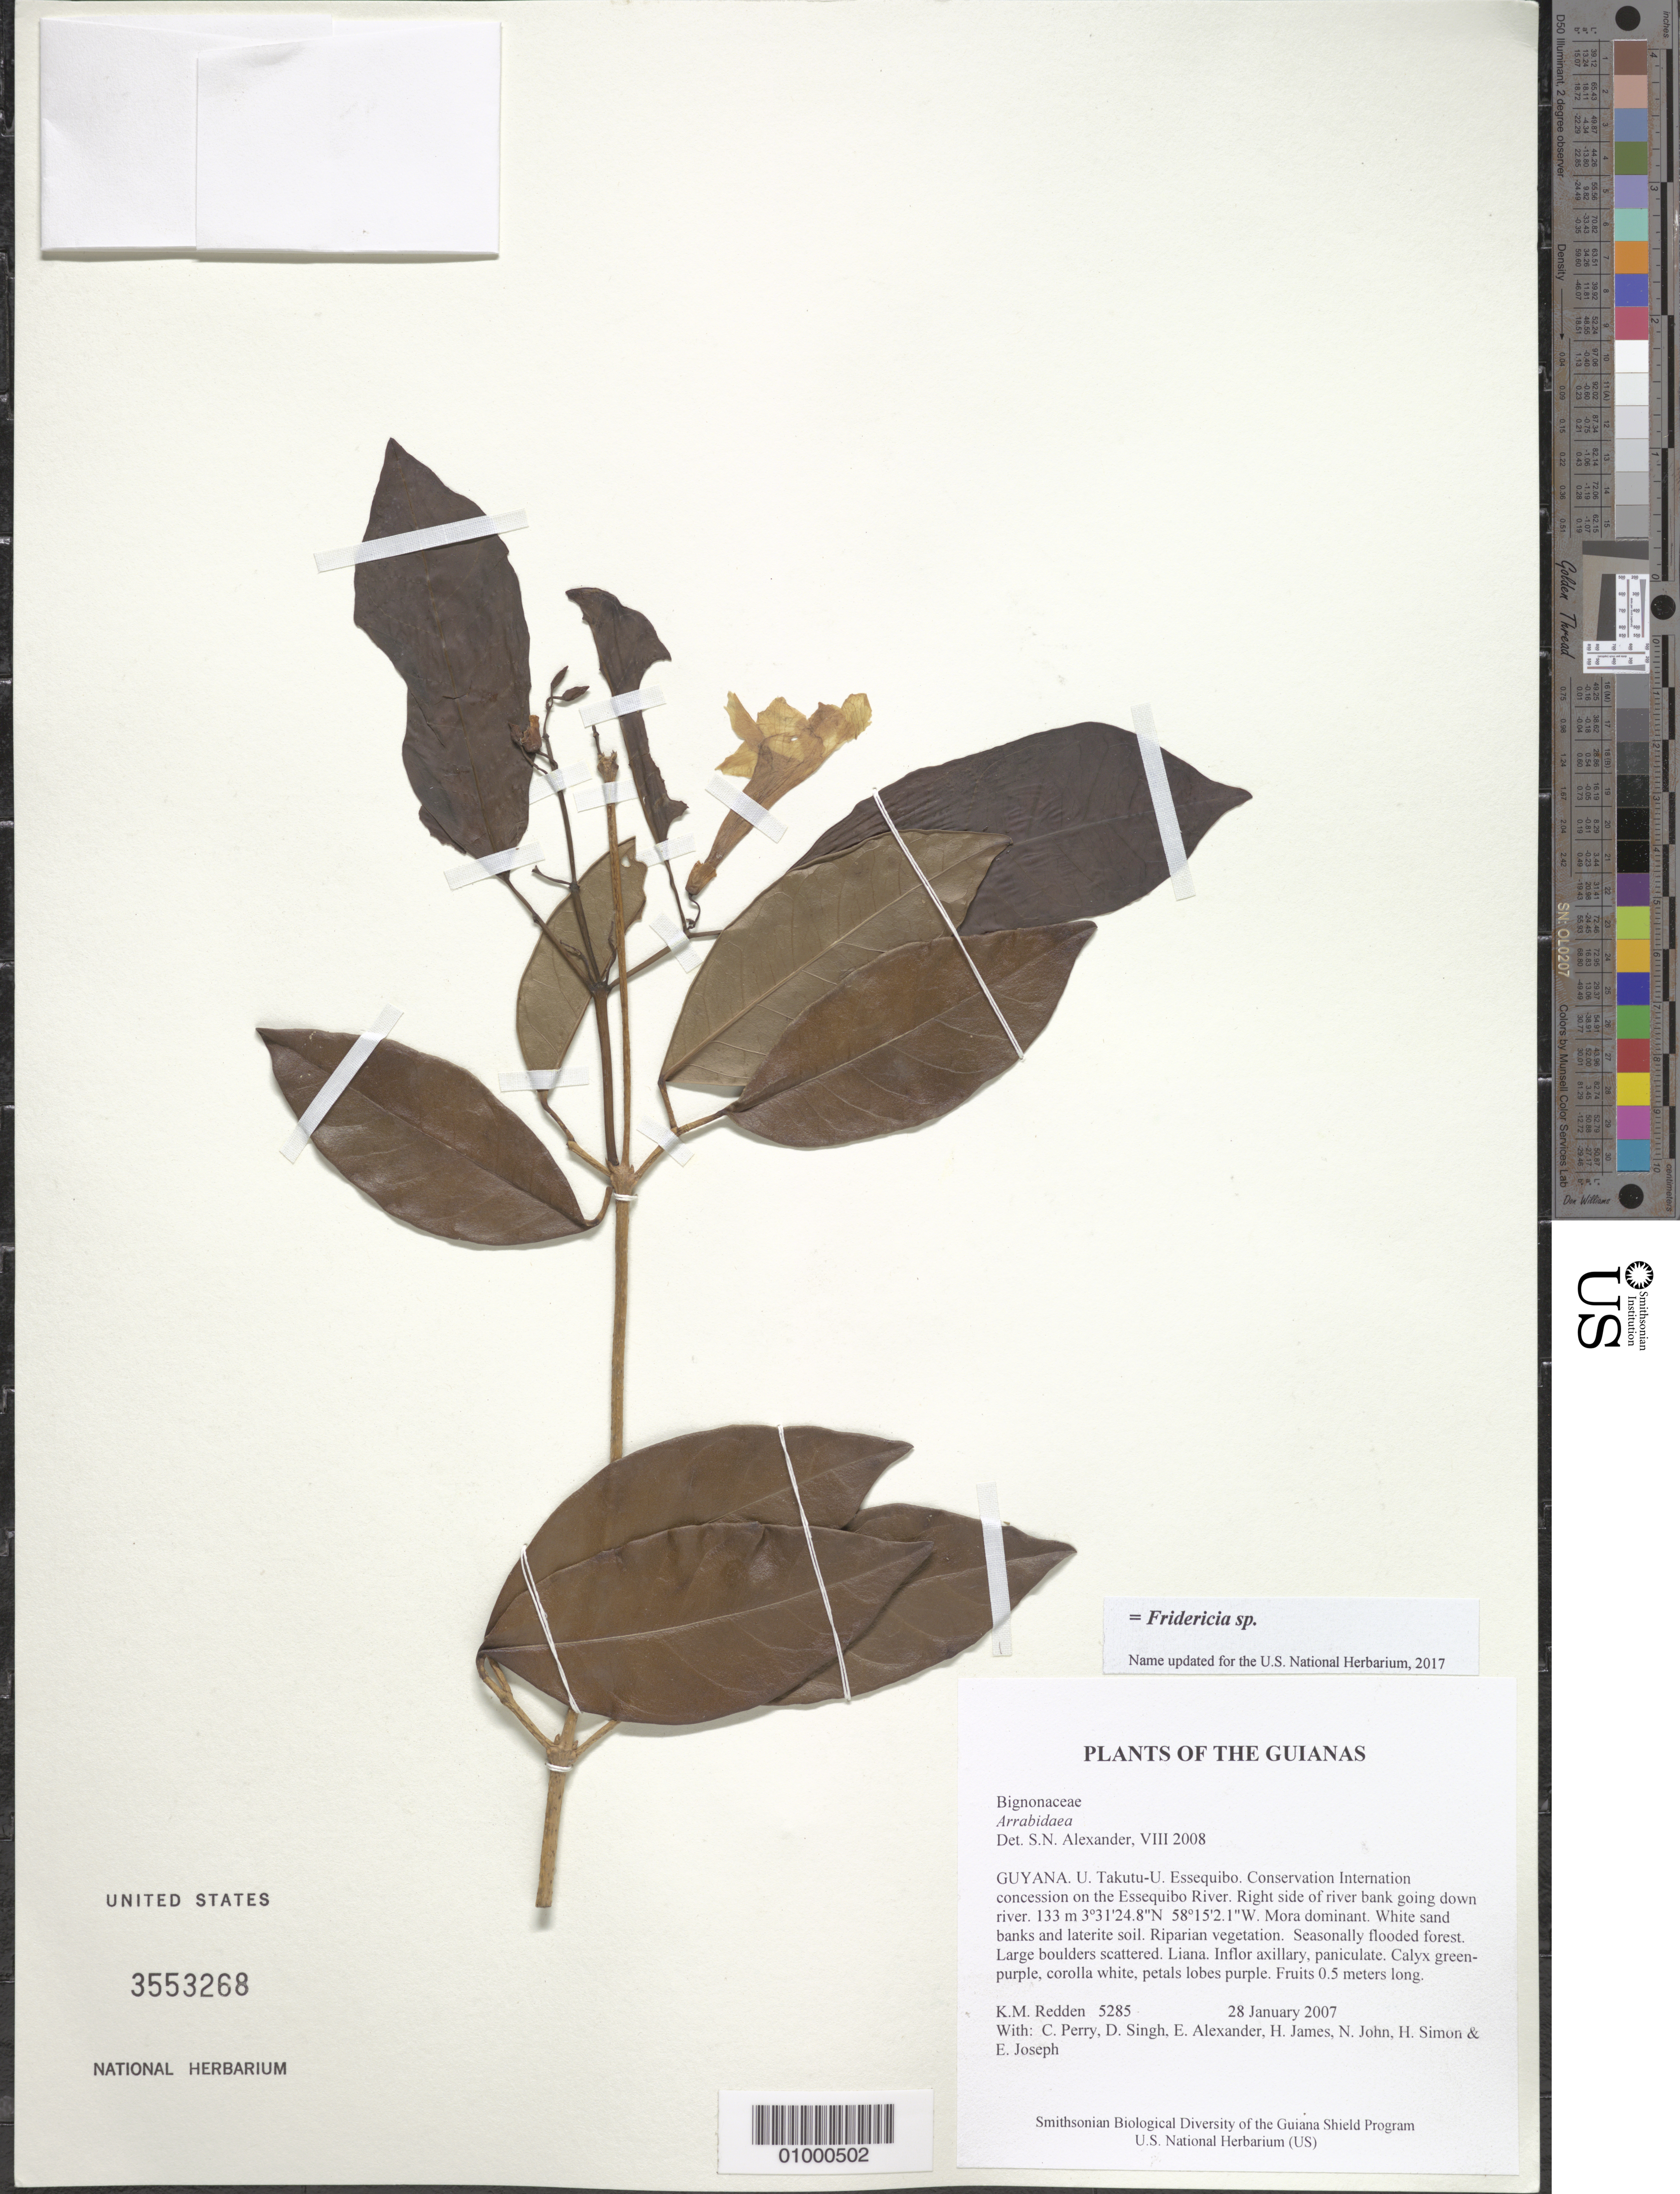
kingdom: Plantae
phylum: Tracheophyta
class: Magnoliopsida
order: Lamiales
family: Bignoniaceae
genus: Fridericia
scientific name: Fridericia sp.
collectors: K. M. Redden, C. Perry, D. Singh, E. Alexander, H. James, N. John, H. Simon & E. Joseph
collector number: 5285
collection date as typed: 28 January 2007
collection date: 2007-01-28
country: Guyana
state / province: U. Takutu-U. Essequibo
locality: Conservation International concession on the Essequibo River. Right side of river bank going down river.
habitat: Mora dominant. White sand banks and laterite soil. Riparian vegetation. Seasonally flooded forest. Large boulders scattered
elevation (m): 133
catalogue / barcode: US 3553268